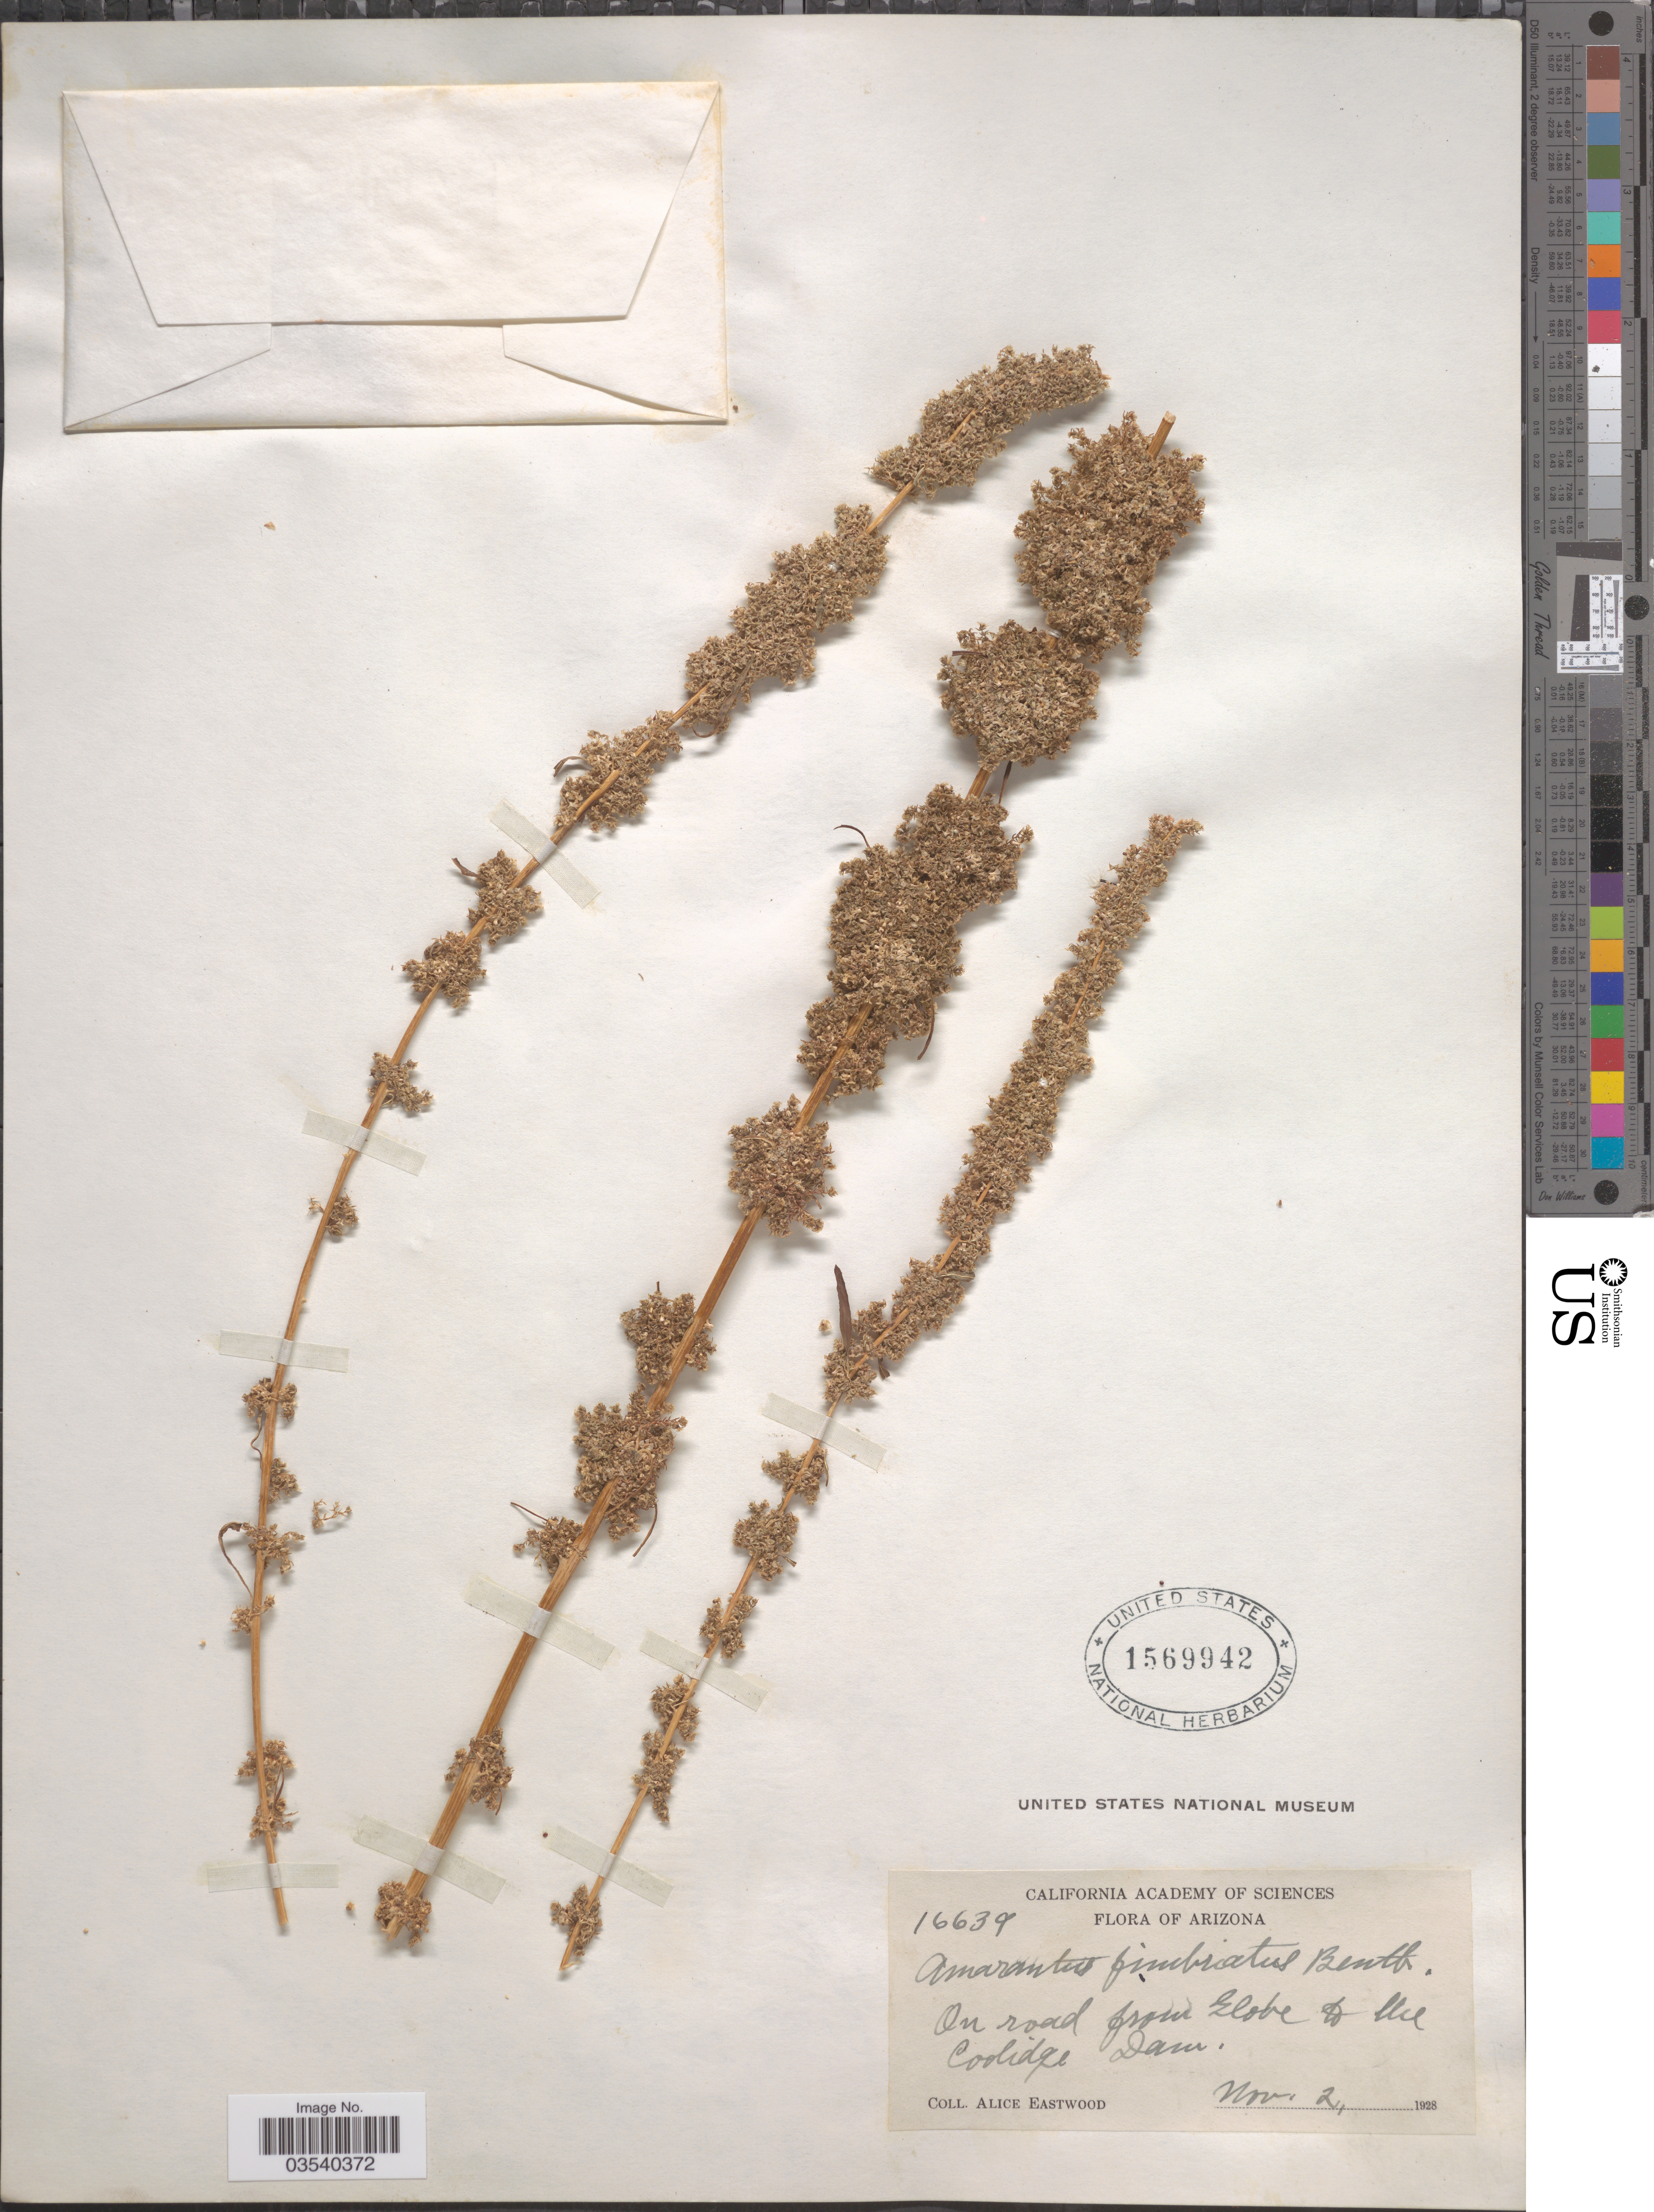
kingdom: Plantae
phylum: Tracheophyta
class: Magnoliopsida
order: Caryophyllales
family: Amaranthaceae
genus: Amaranthus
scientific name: Amaranthus fimbriatus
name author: (Torr.) Benth. ex S. Watson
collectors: A. Eastwood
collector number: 16639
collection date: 1928-11-02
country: United States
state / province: Arizona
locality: On road from Globe to the Coolidge Dam.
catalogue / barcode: US 1569942